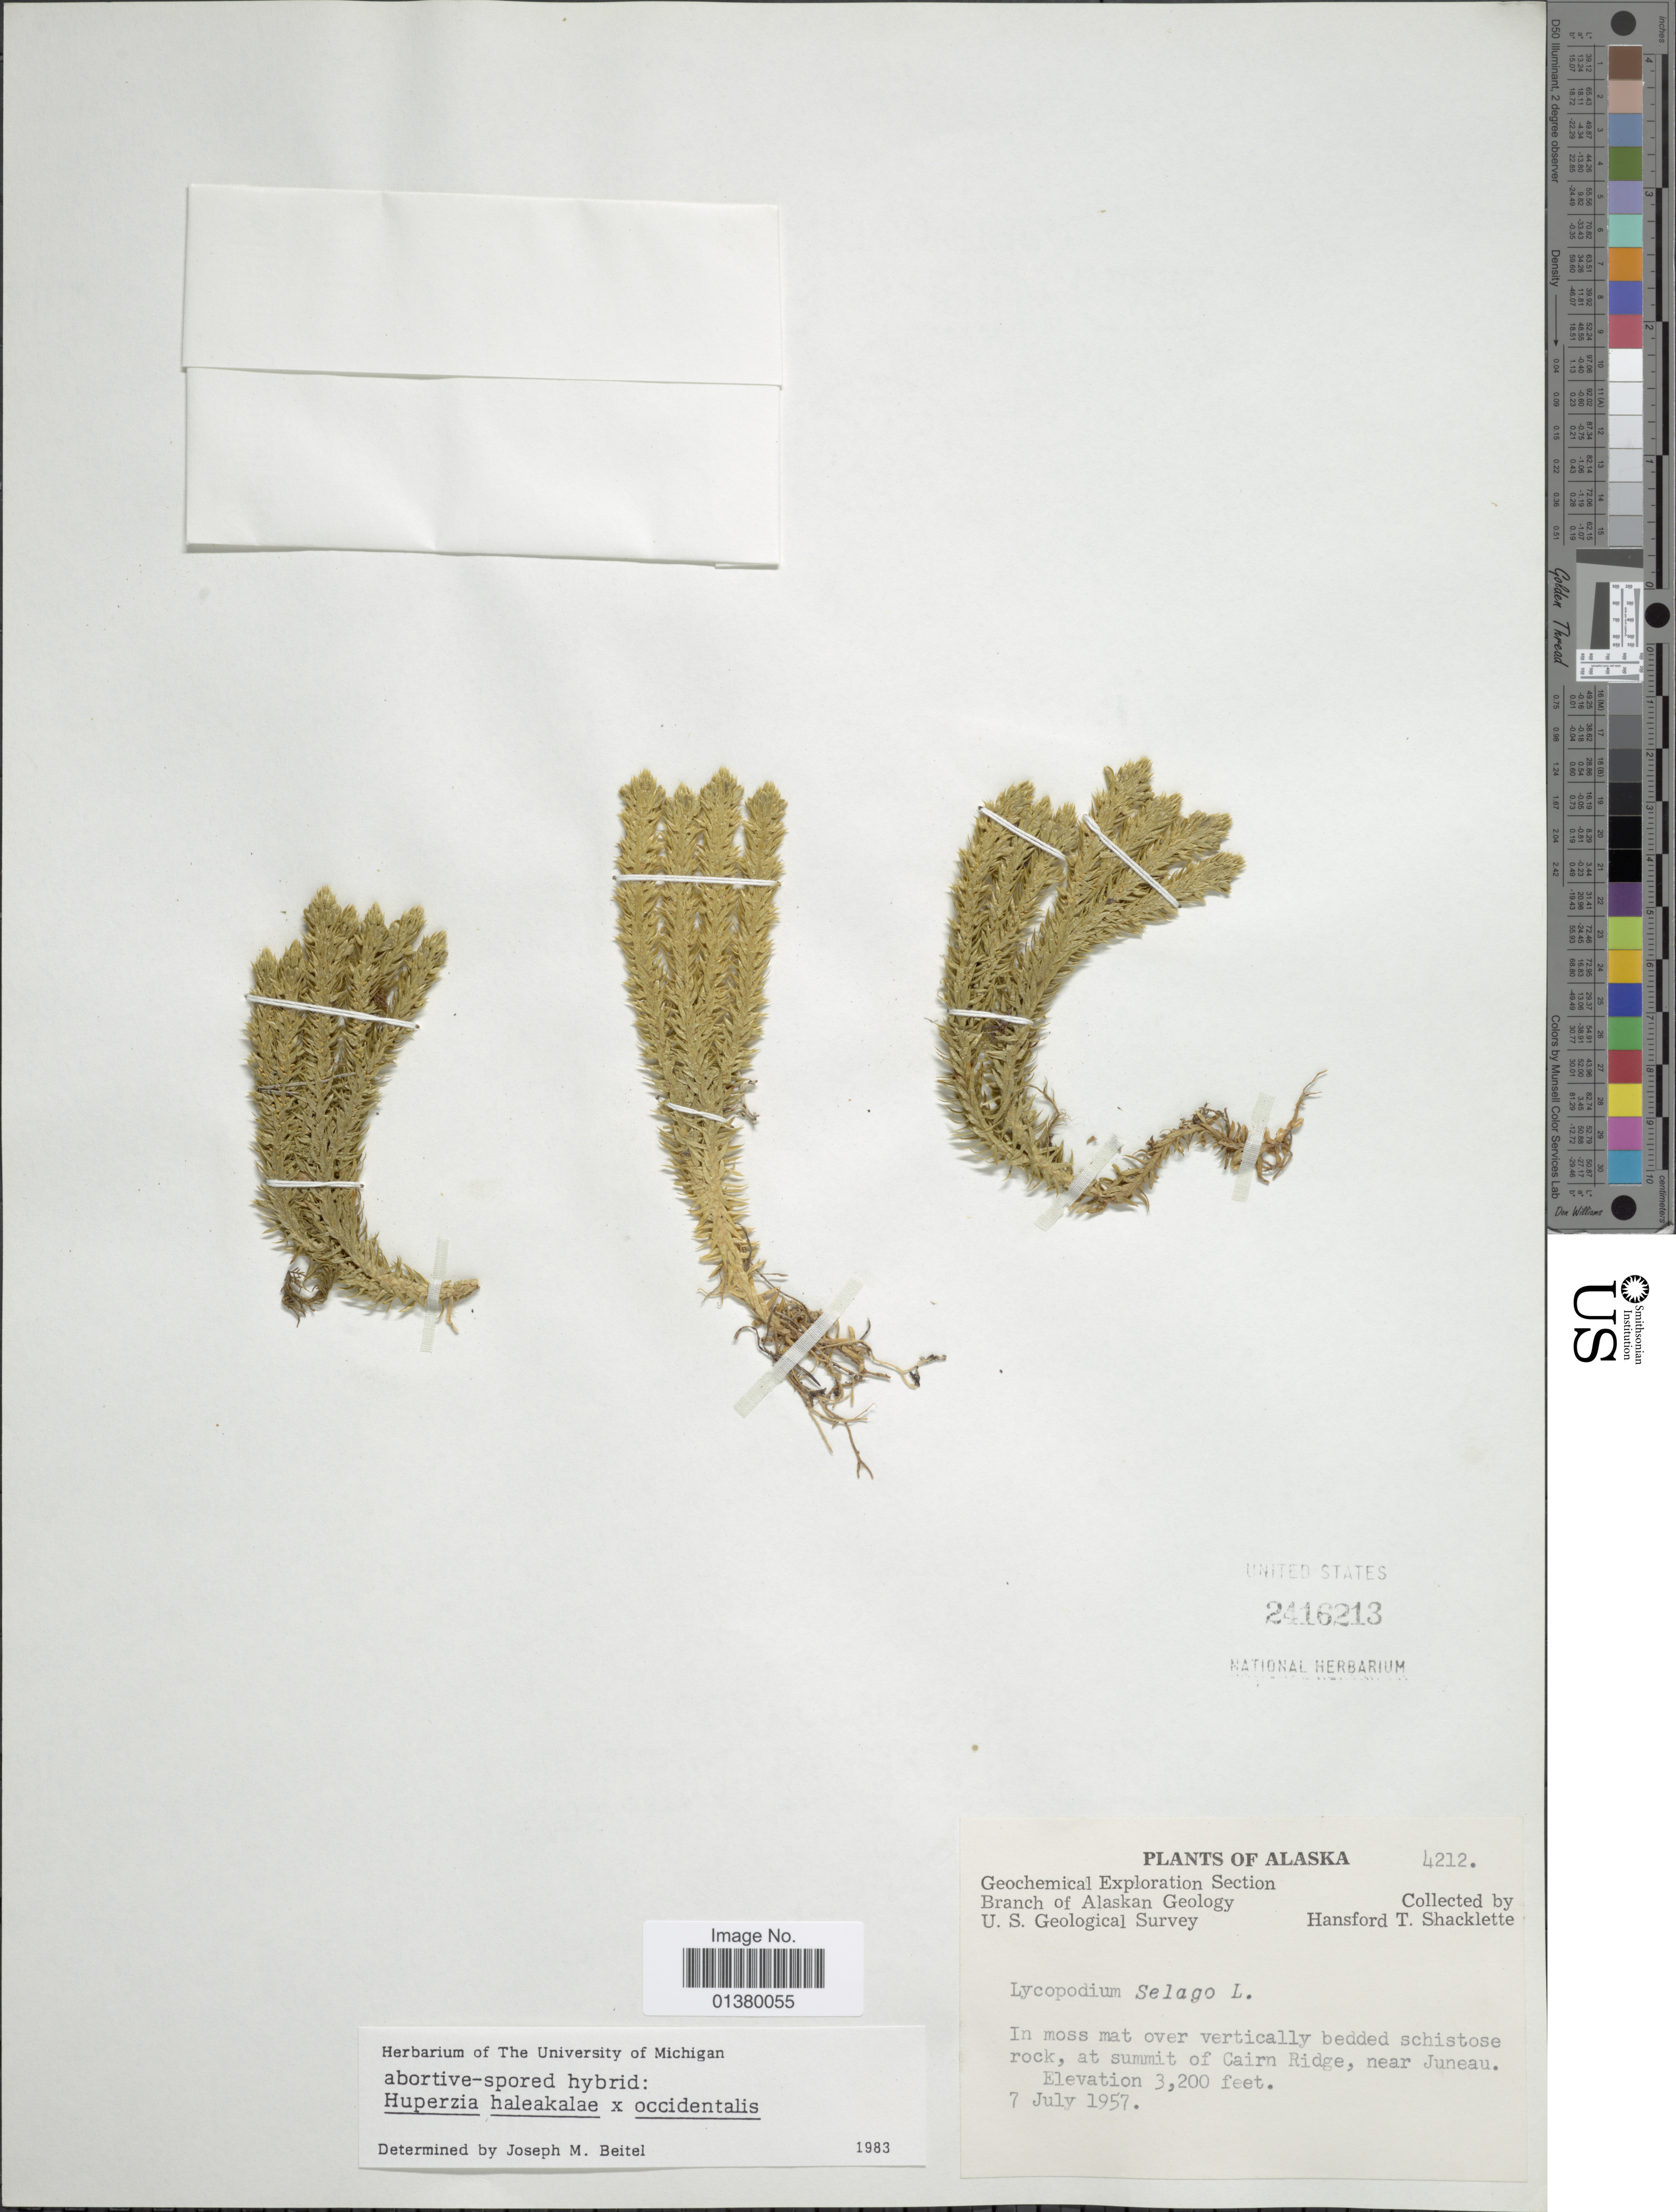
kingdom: Plantae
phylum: Tracheophyta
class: Lycopodiopsida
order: Lycopodiales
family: Lycopodiaceae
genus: Huperzia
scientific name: Huperzia haleakalae x H. occidentalis (Clute) Kartesz & Gandhi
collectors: H. Shacklette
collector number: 4212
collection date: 1957-07-07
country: United States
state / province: Alaska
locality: At summit of Cairn Ridge, near Juneau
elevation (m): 975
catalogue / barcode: US 2416213